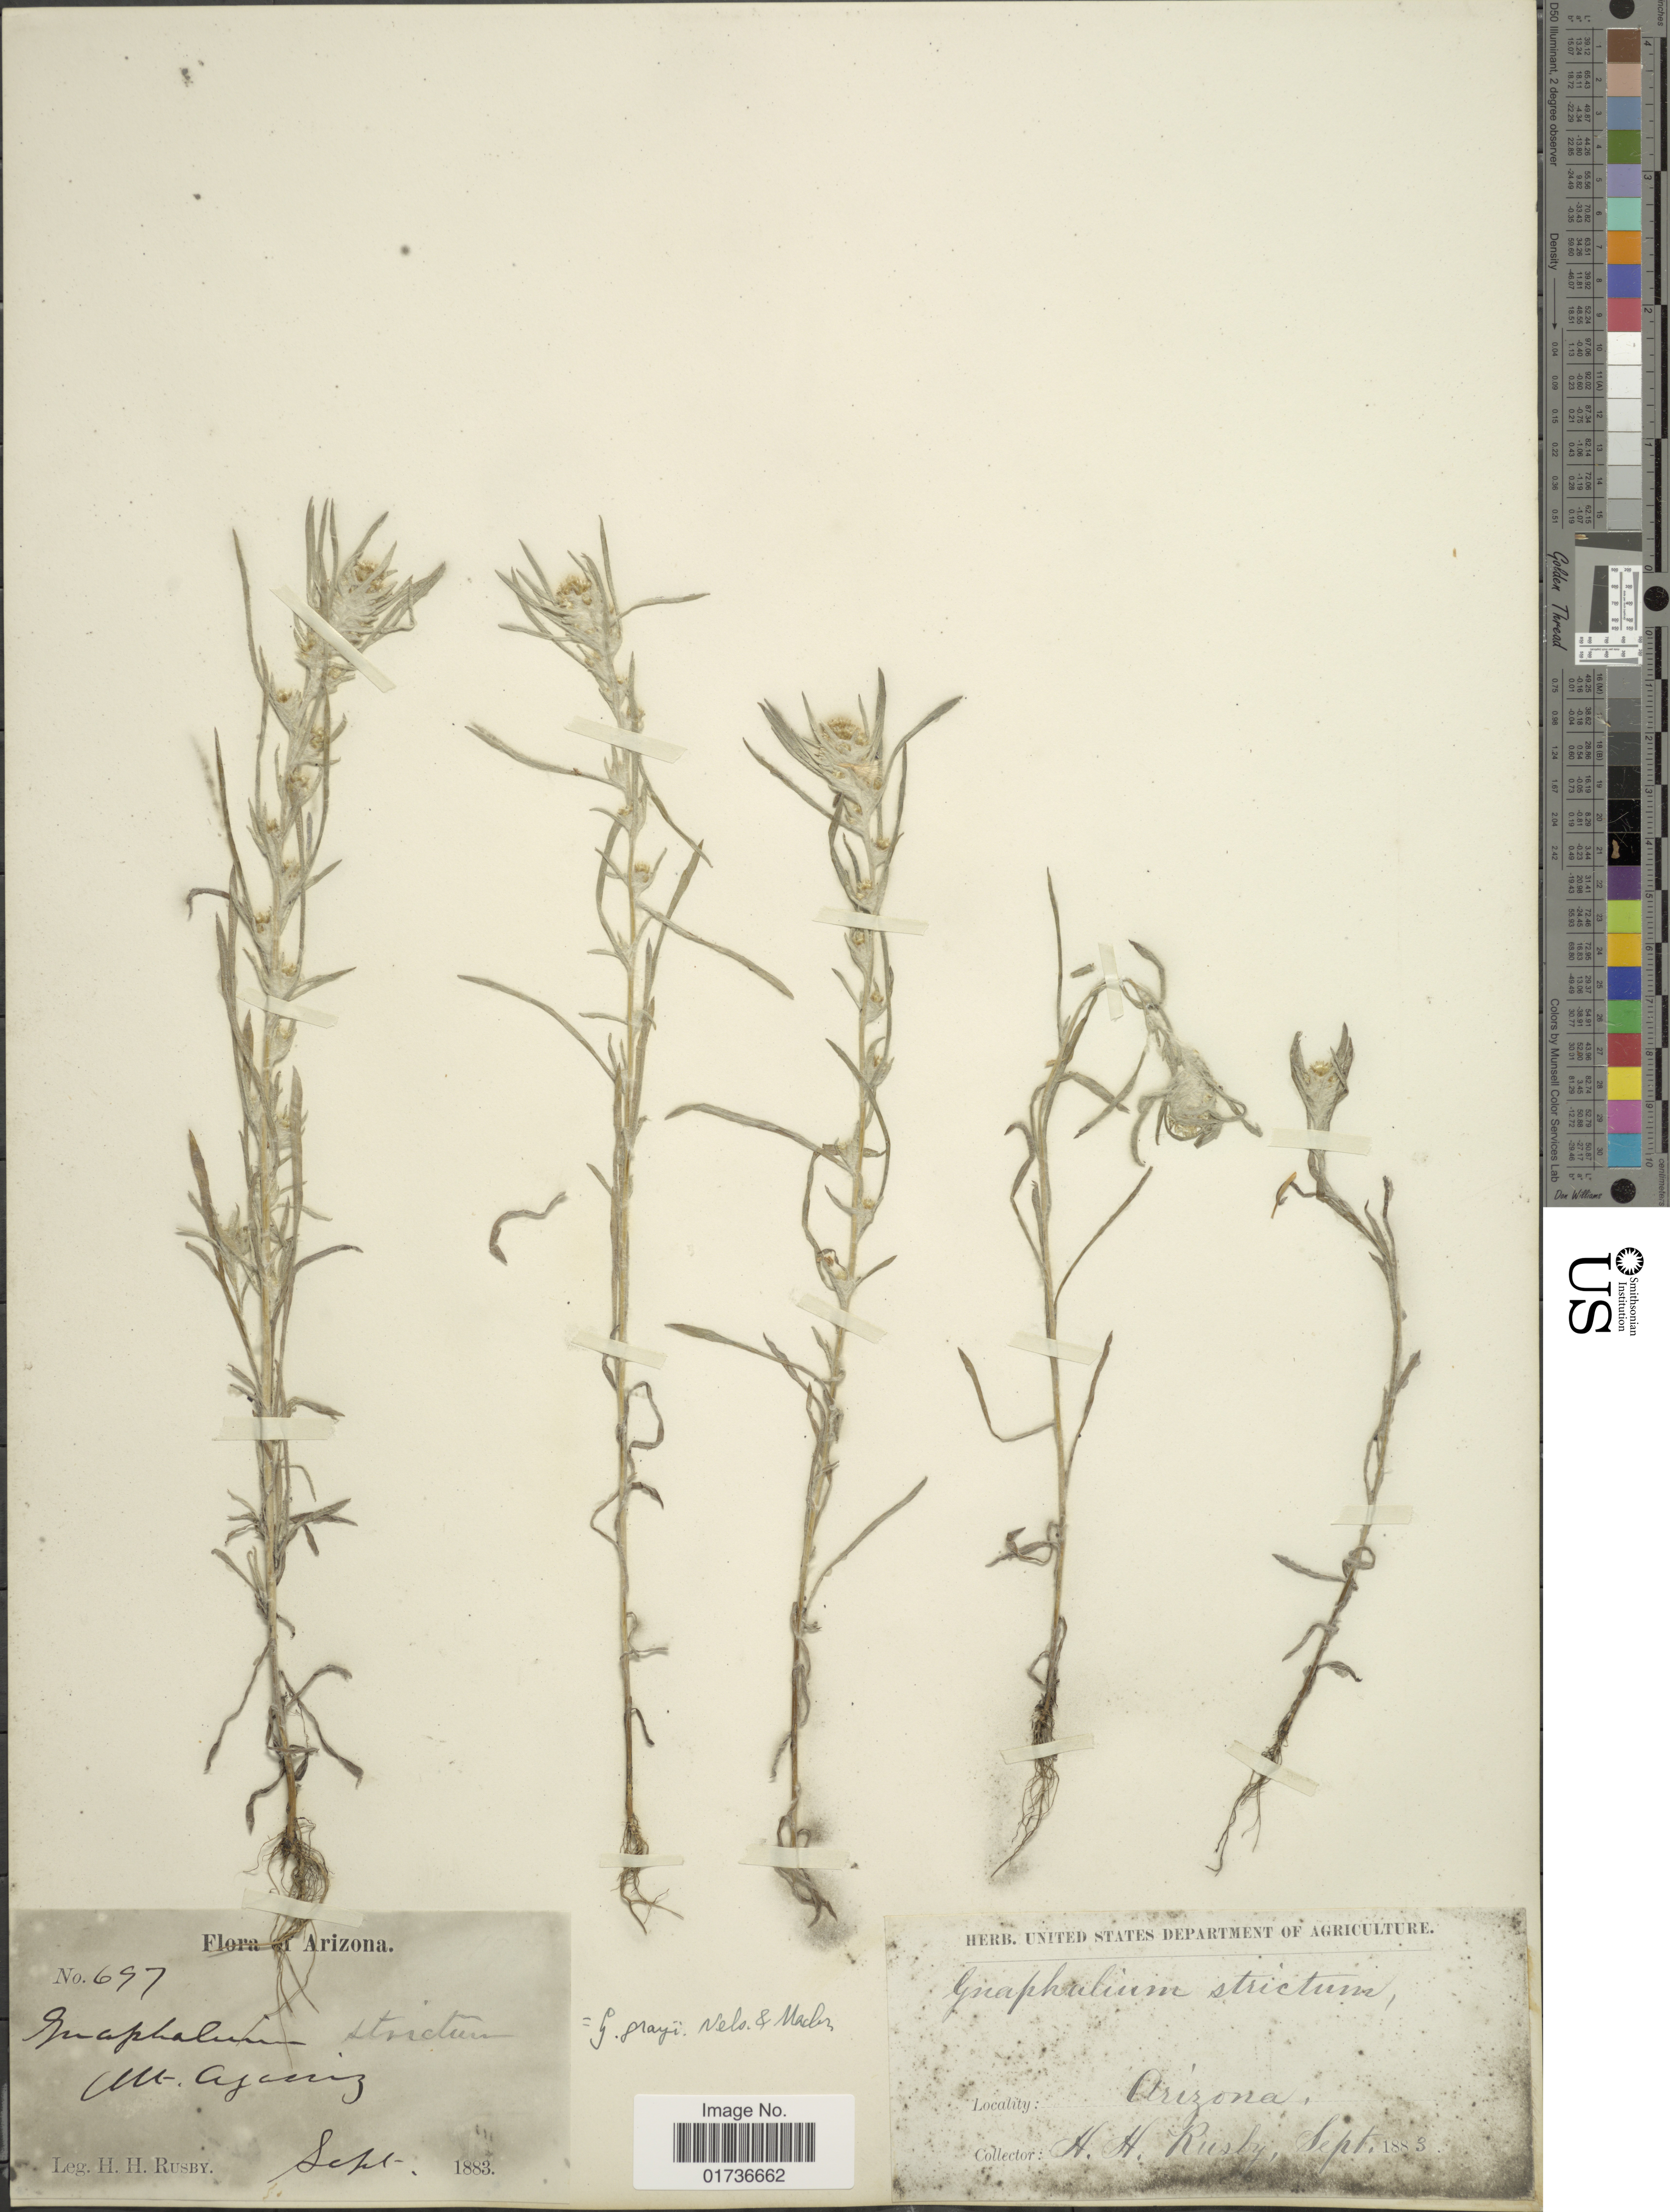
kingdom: Plantae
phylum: Tracheophyta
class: Magnoliopsida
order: Asterales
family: Asteraceae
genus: Gnaphalium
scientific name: Gnaphalium grayi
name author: A. Nelson & J.F. Macbr.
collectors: H. H. Rusby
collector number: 697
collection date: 1883-09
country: United States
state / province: Arizona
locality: Mt Agassiz